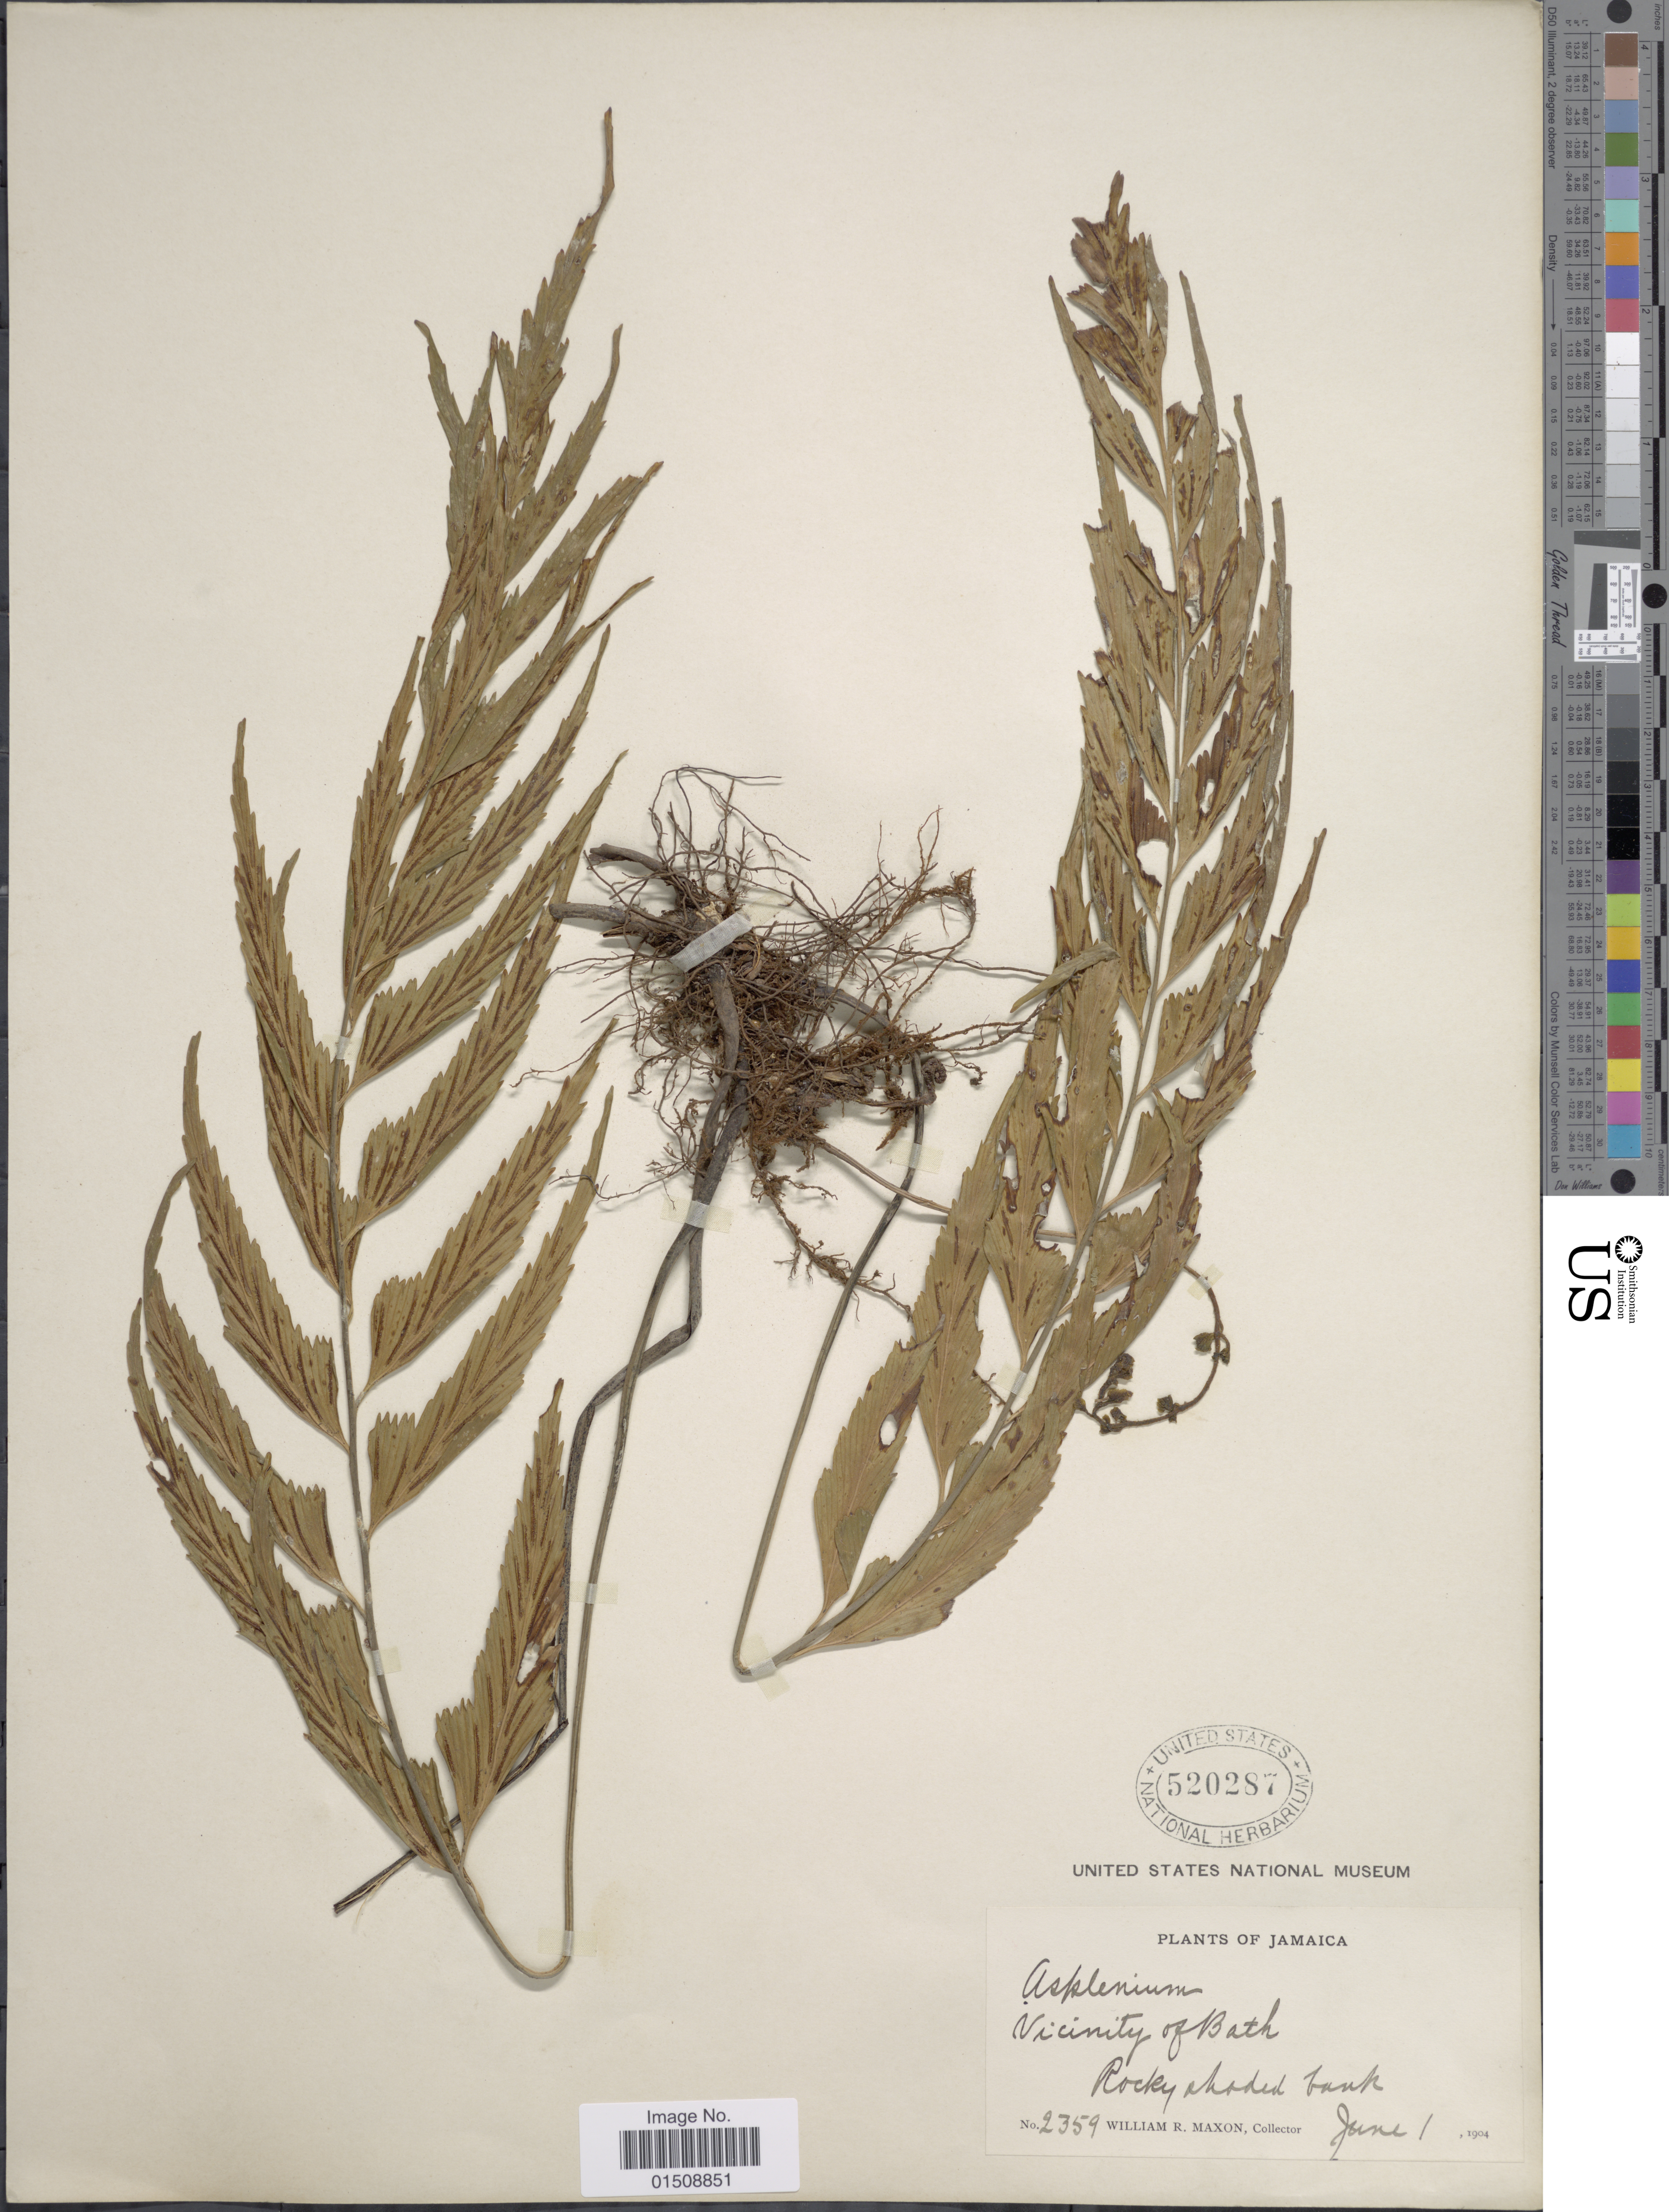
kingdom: Plantae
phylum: Tracheophyta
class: Polypodiopsida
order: Polypodiales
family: Aspleniaceae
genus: Asplenium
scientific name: Asplenium erosum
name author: L.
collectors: W. R. Maxon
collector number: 2359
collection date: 1904-06-01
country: Jamaica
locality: Vicinity of Bath, Rocky shaded bank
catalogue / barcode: US 520287